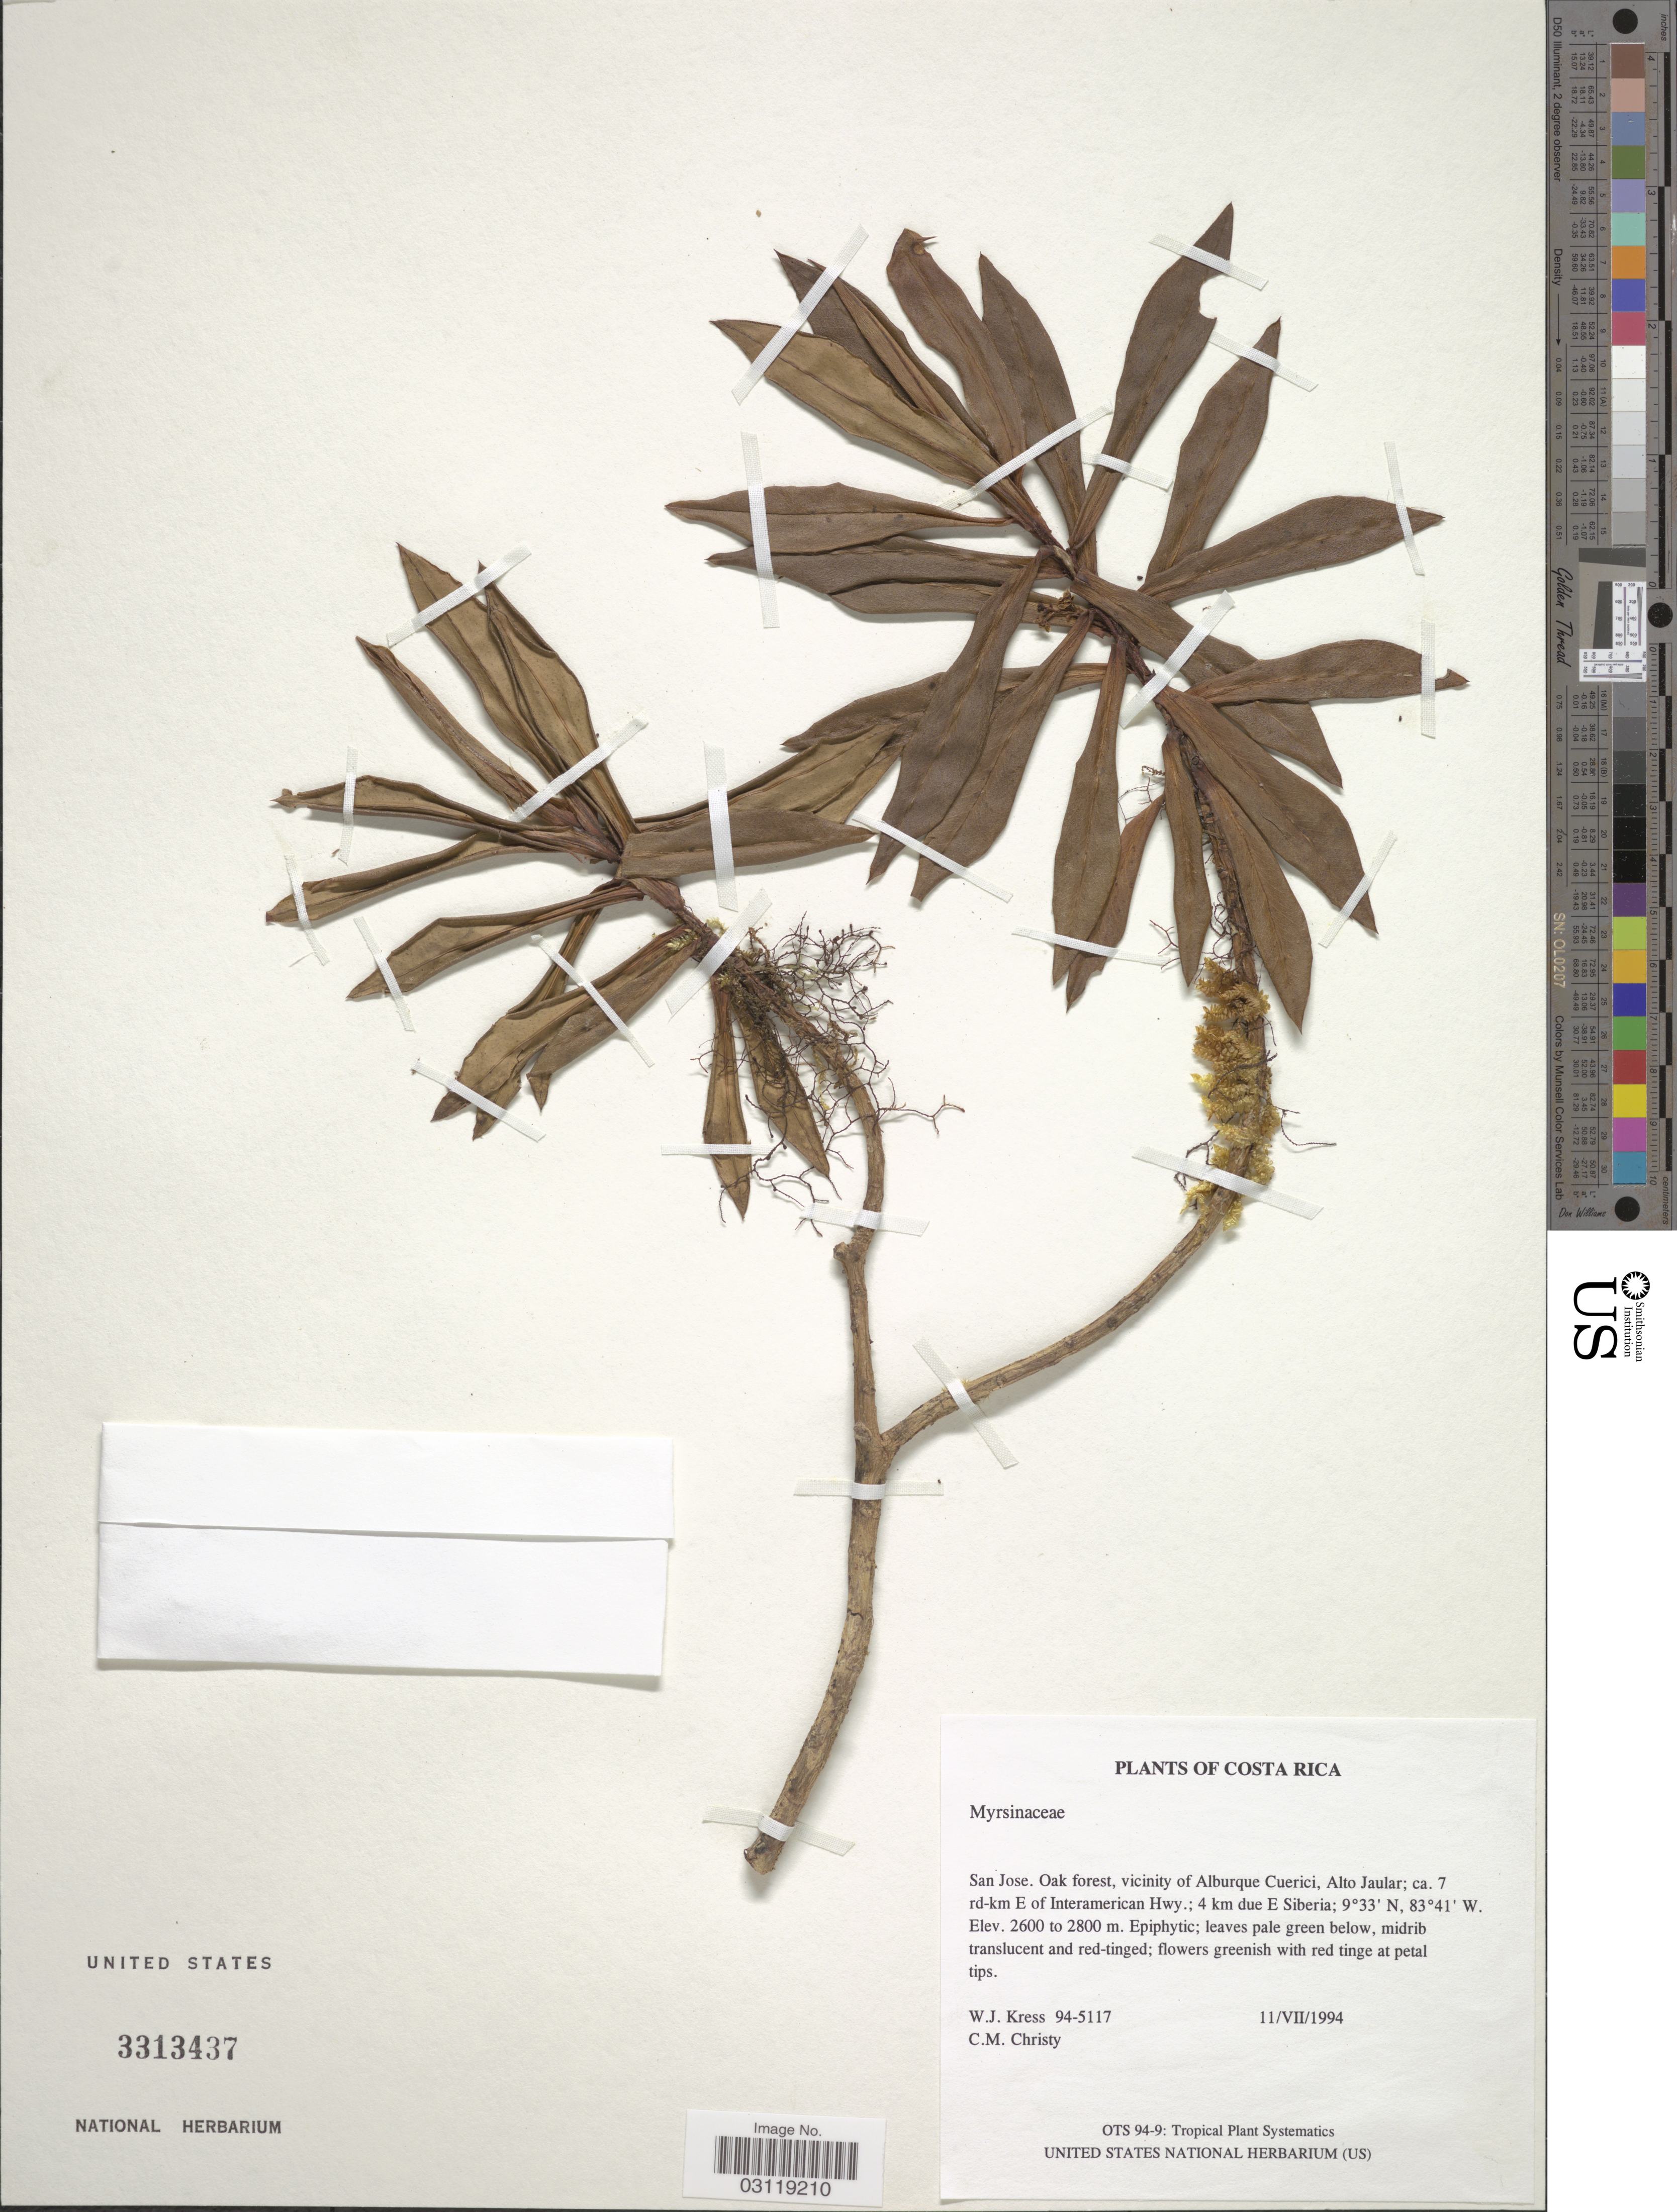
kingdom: Plantae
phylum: Tracheophyta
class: Magnoliopsida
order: Ericales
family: Primulaceae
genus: Cybianthus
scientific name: Cybianthus magnus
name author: (Mez) Pipoly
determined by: Pipoly, J. J.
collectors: W. J. Kress & C. M. Christy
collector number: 94-5117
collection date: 1994-07-11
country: Costa Rica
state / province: San José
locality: Oak forest, vicinity of Alburque Cuerici, Alto Jaular; ca. 7 rd-km E of Interamerican Hwy.; 4 km due E Siberia.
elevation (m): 2600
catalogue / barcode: US 3313437